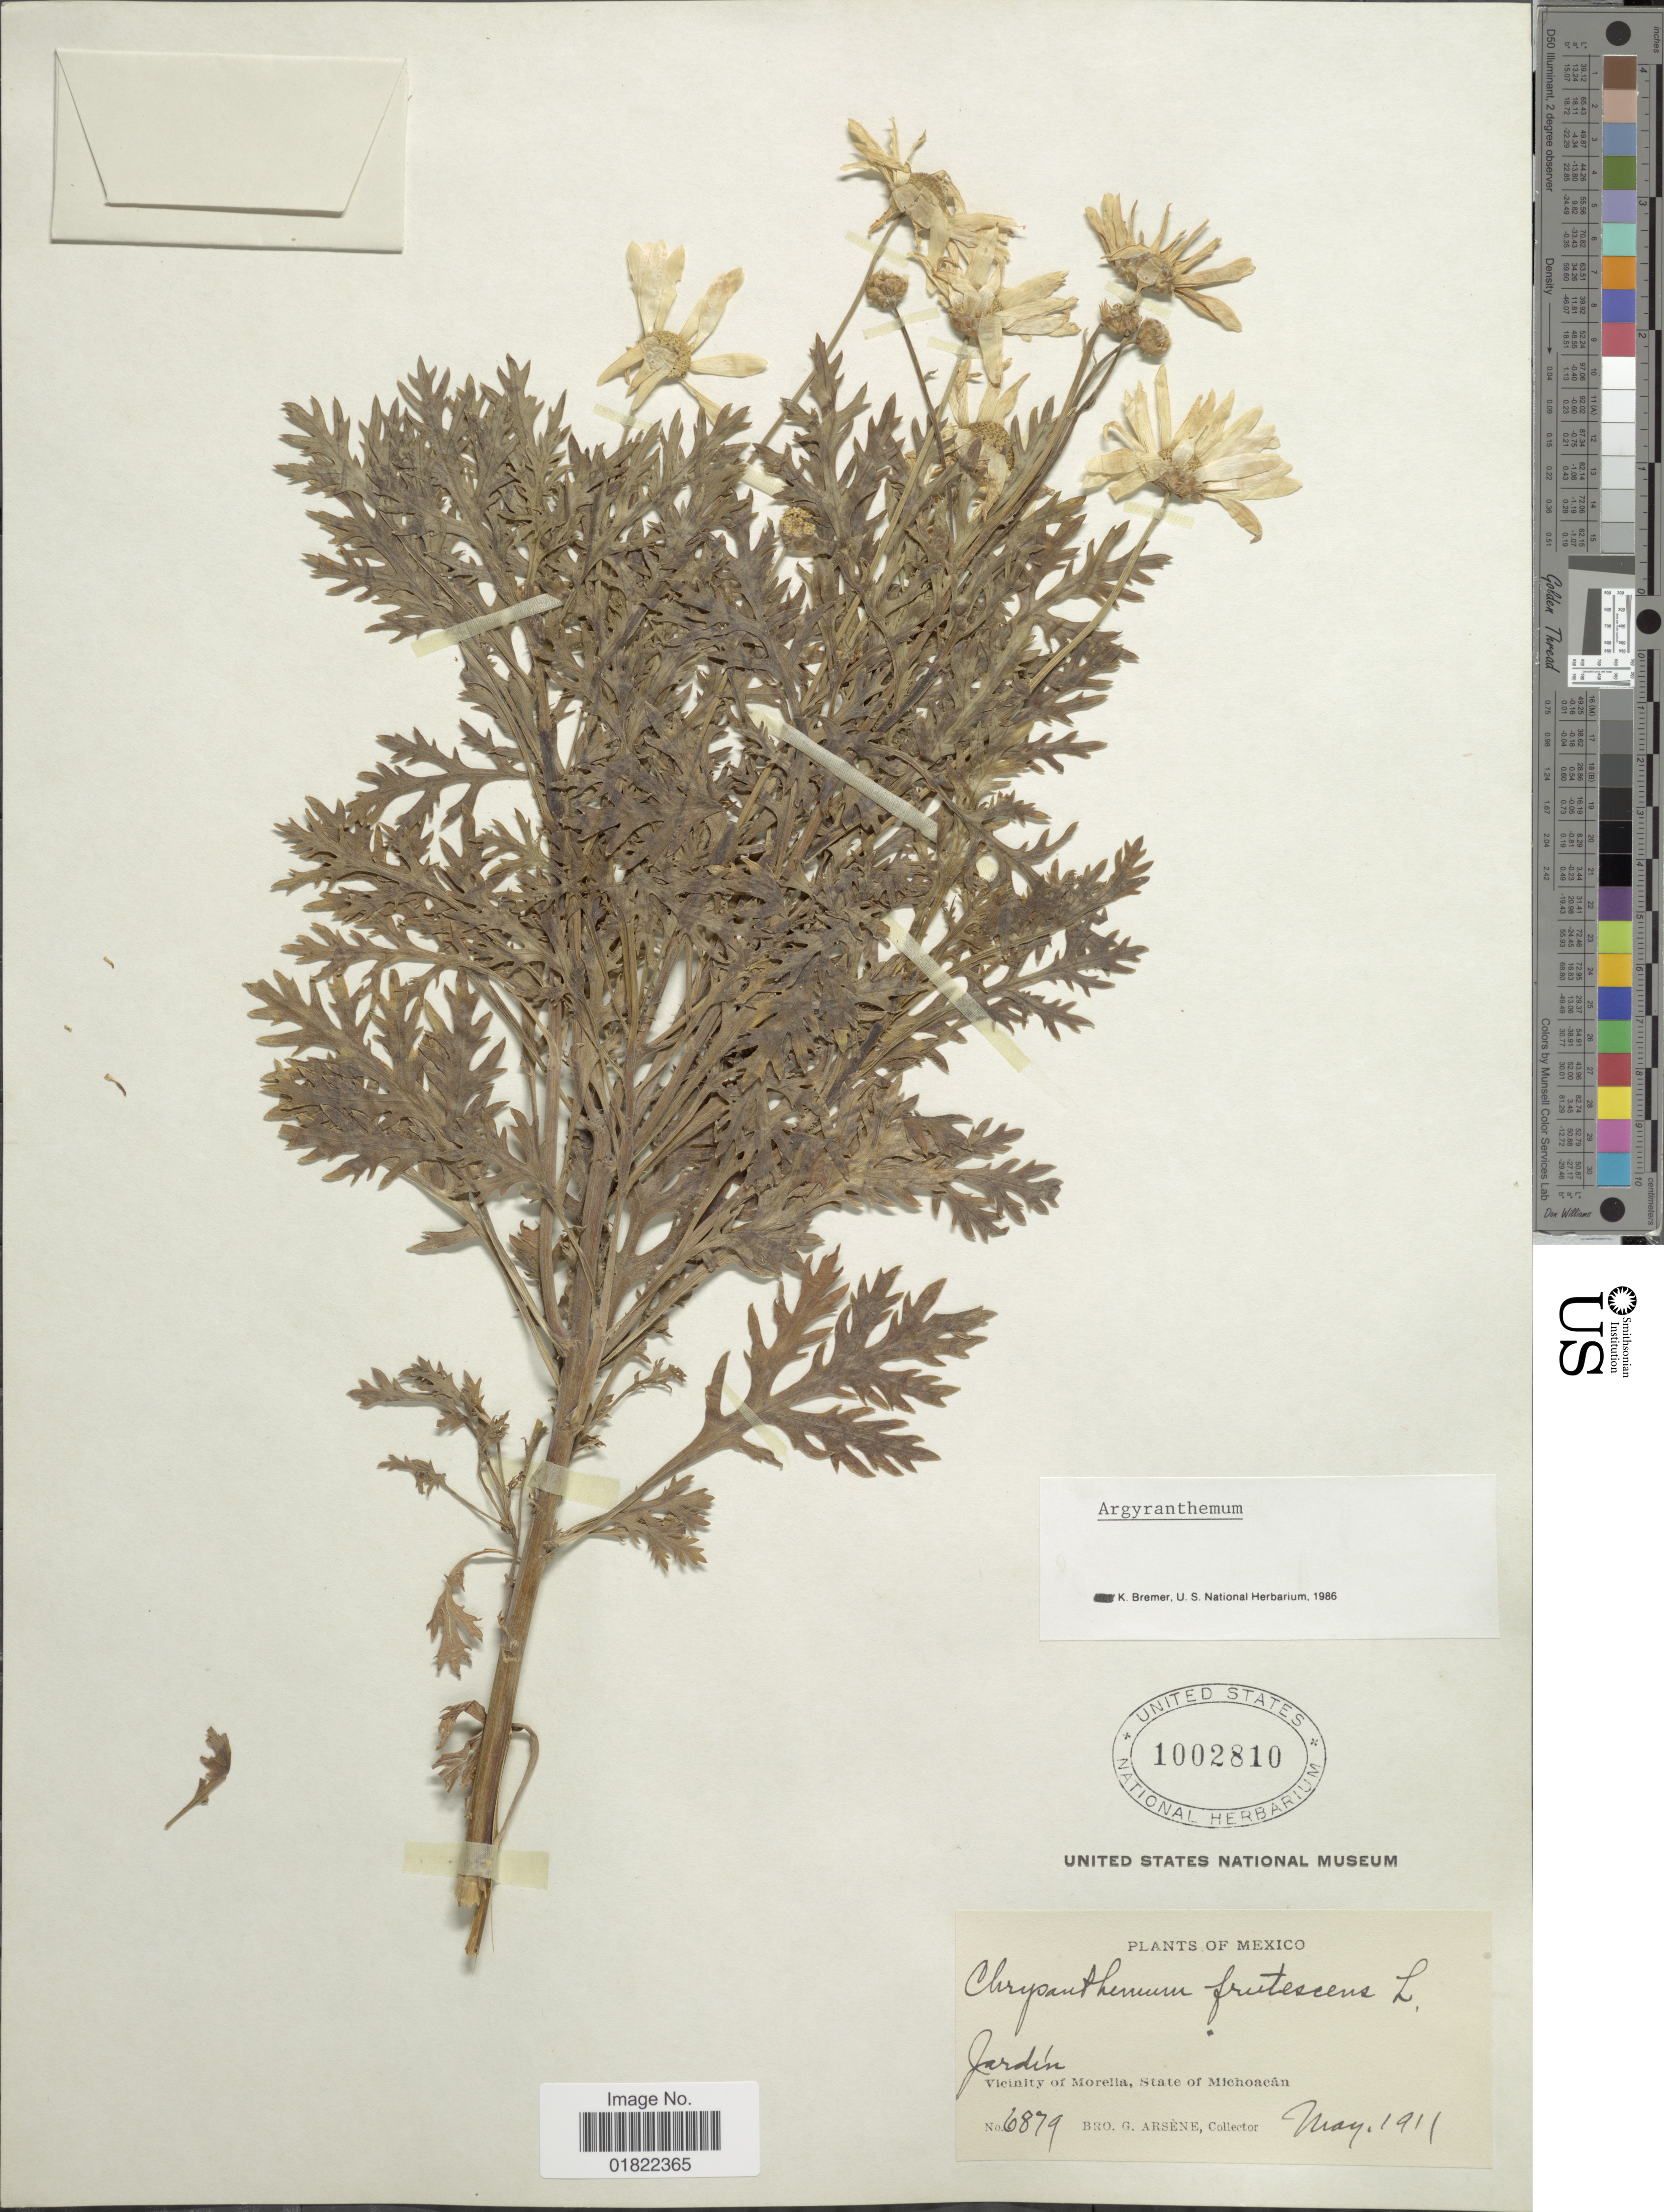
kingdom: Plantae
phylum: Tracheophyta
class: Magnoliopsida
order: Asterales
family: Asteraceae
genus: Argyranthemum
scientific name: Argyranthemum frutescens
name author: L.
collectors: Bro. G. Arsène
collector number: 6879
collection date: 1911-05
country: Mexico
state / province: Michoacán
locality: Vicinity of Morelia, State of Michoacan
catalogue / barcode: US 1002810